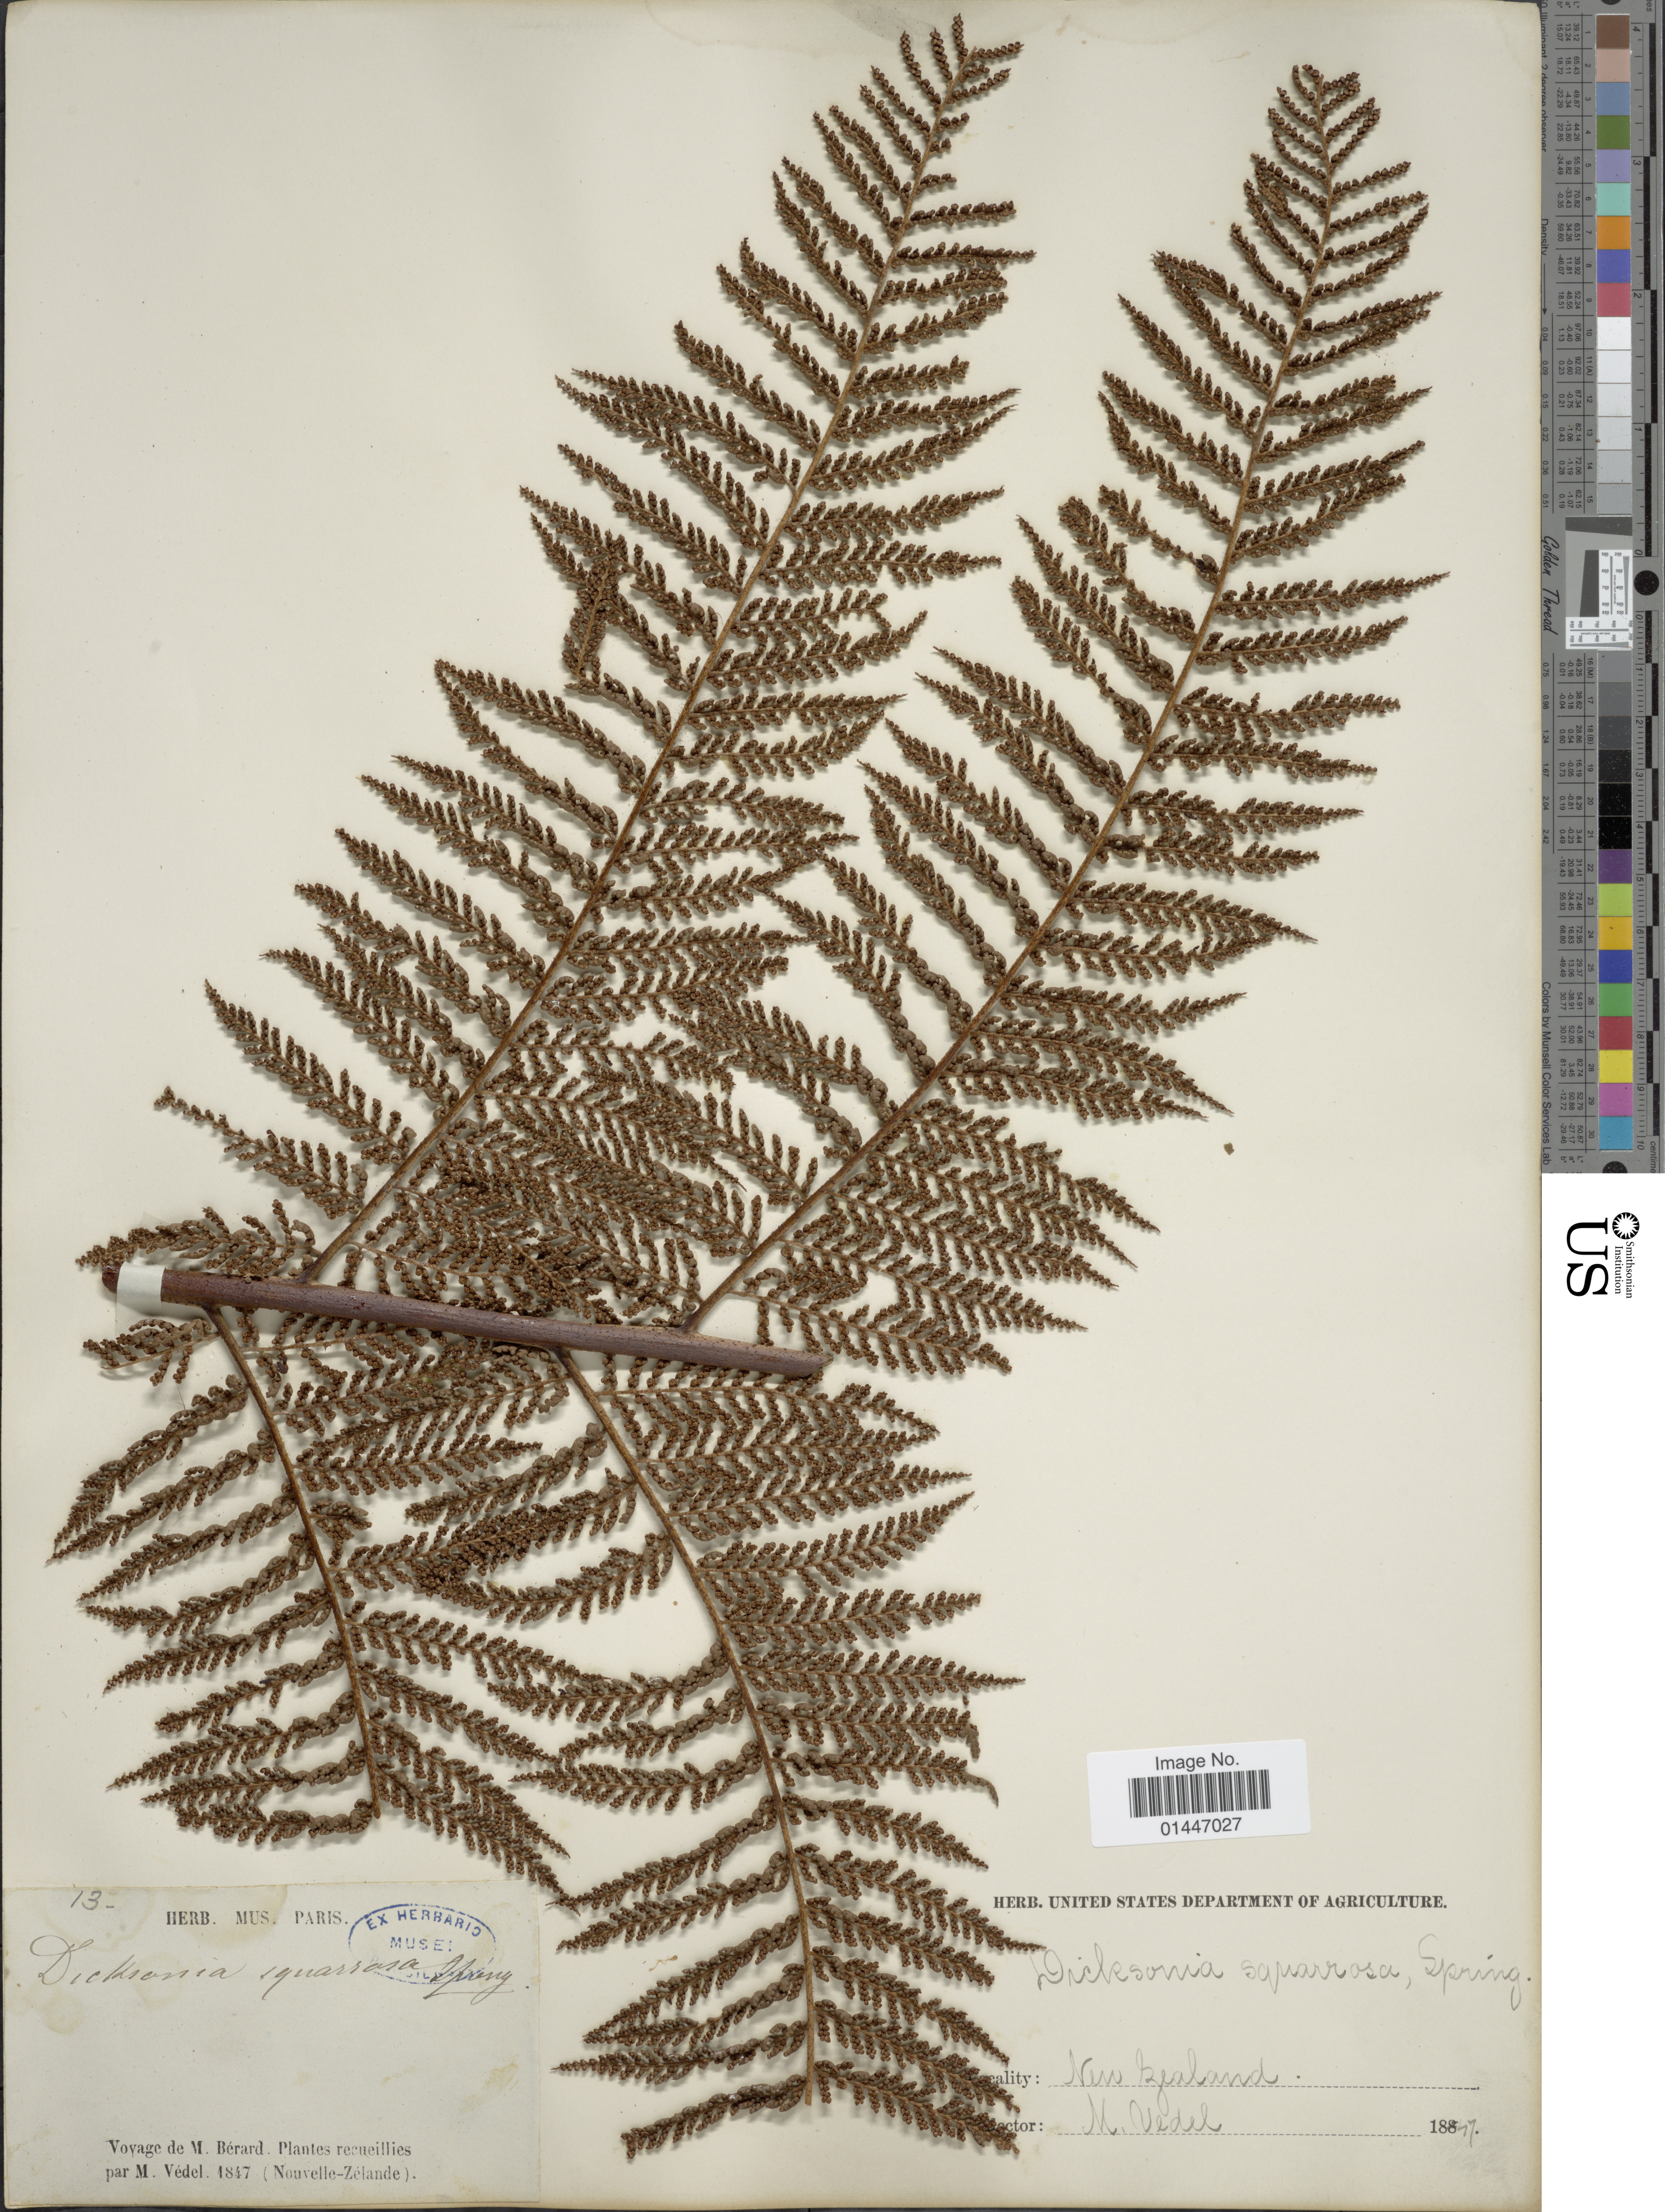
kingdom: Plantae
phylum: Tracheophyta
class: Polypodiopsida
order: Cyatheales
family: Dicksoniaceae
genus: Dicksonia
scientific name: Dicksonia squarrosa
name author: Sw.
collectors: M. Védel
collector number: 13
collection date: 1847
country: New Zealand